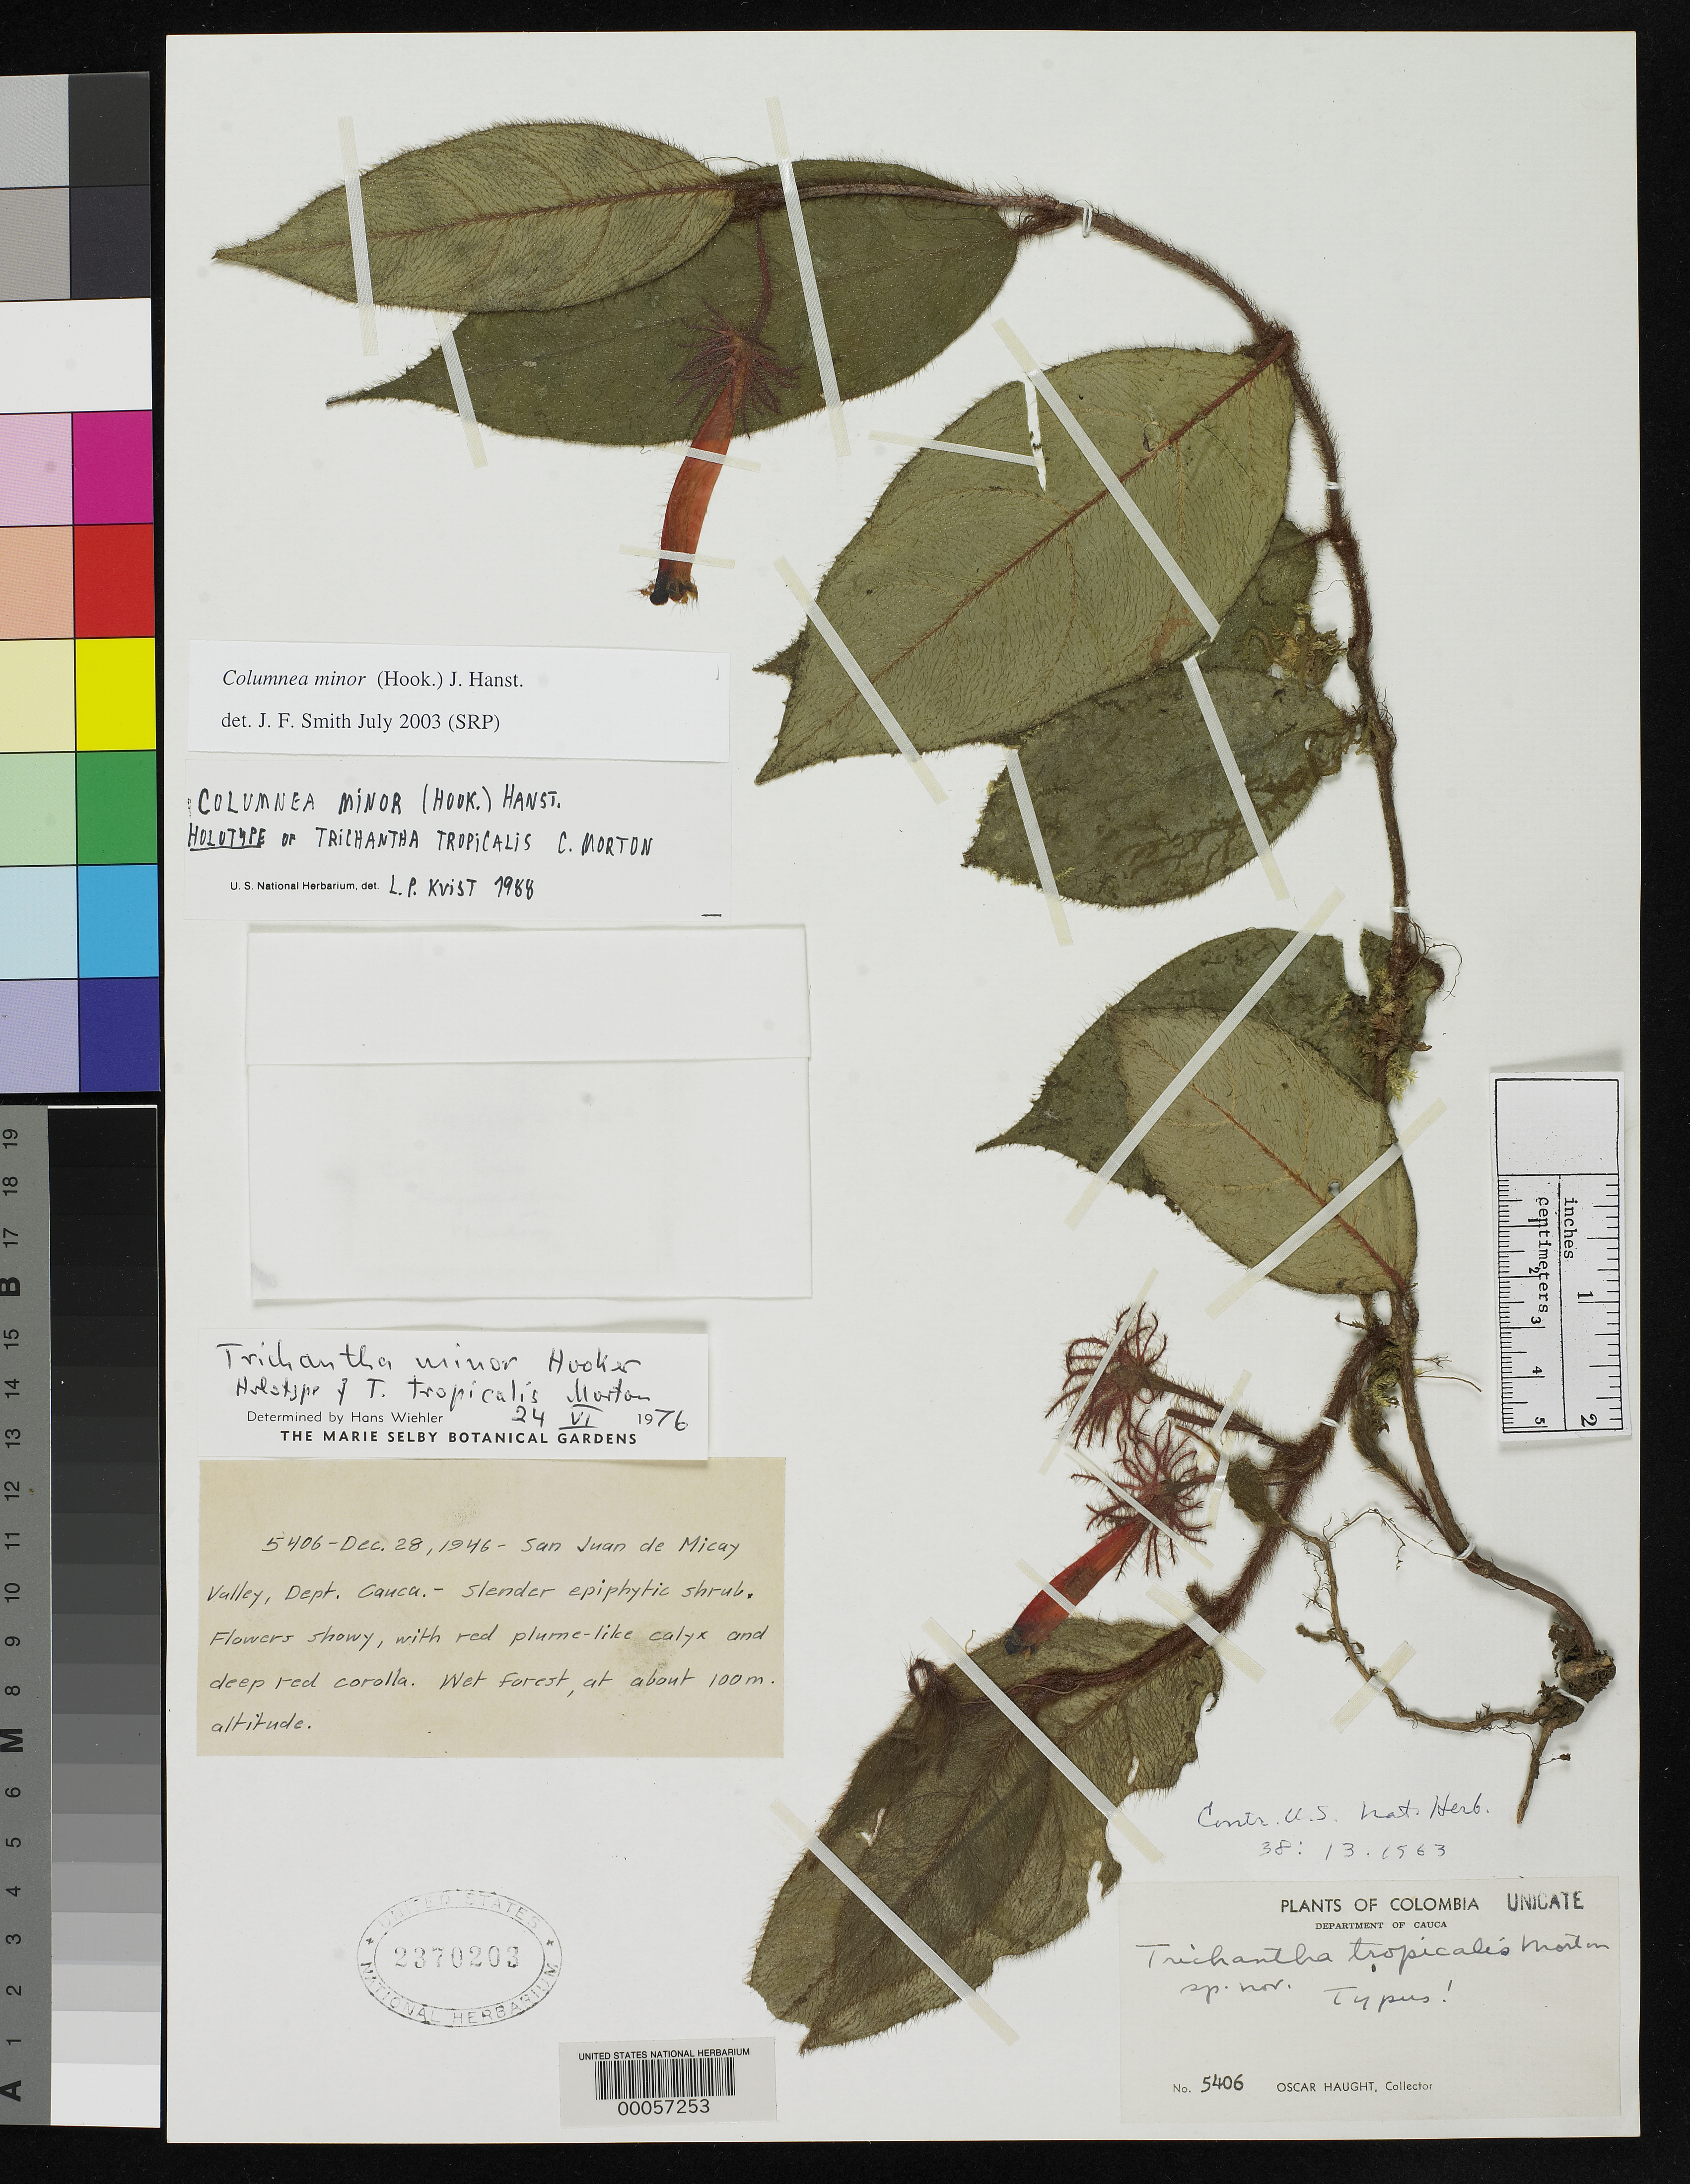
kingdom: Plantae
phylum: Tracheophyta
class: Magnoliopsida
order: Lamiales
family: Gesneriaceae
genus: Trichantha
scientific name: Trichantha tropicalis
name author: C.V. Morton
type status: Holotype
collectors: O. Haught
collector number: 5406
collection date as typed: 28 Dec 1946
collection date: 1946-12-28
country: Colombia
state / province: Cauca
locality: San Juan de Micay Valley.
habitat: Wet forest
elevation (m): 100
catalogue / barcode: US 2370203